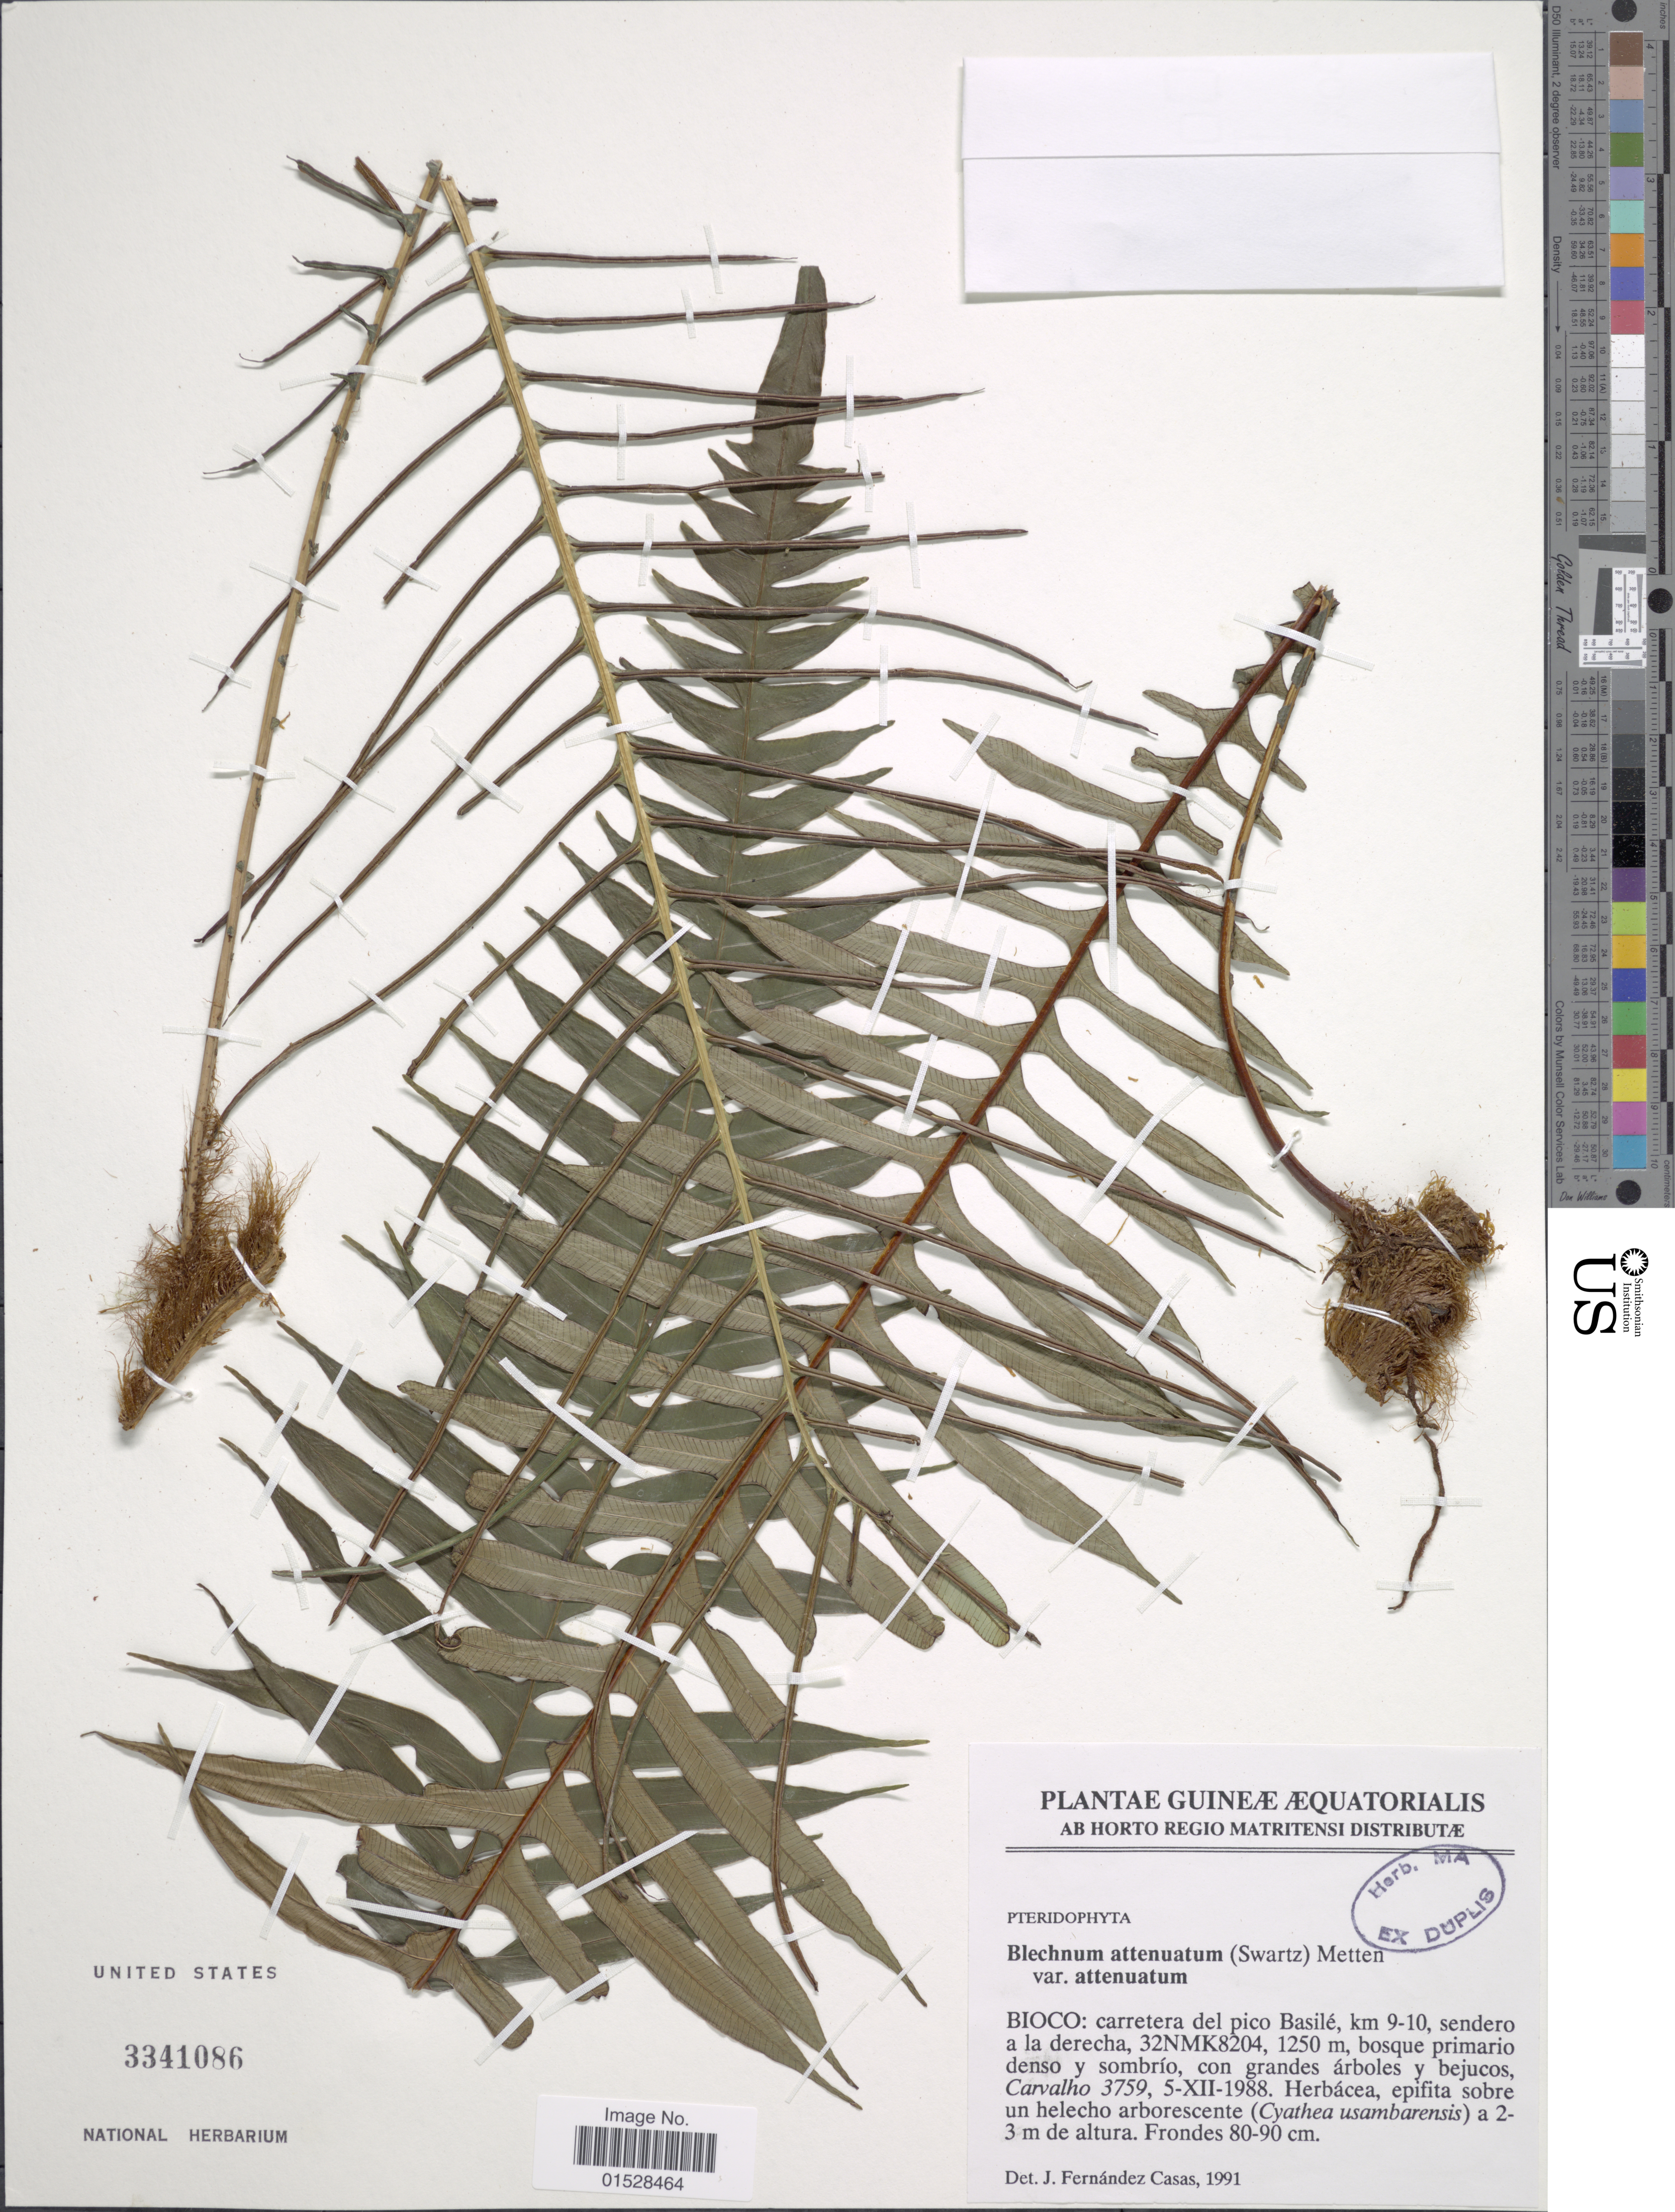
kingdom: Plantae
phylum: Tracheophyta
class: Polypodiopsida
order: Polypodiales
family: Blechnaceae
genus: Lomaridium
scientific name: Lomaridium attenuatum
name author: (Sw.) Gasper & V.A.O. Dittrich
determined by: Vazquez, R.; Molino, S.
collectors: Carvalho, --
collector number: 3759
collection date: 1988-12-05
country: Equatorial Guinea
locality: Bioco: carretera del pico Basilé, km 9-10, sendero a la derecha, 32NMK8204.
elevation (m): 1250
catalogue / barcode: US 3341086